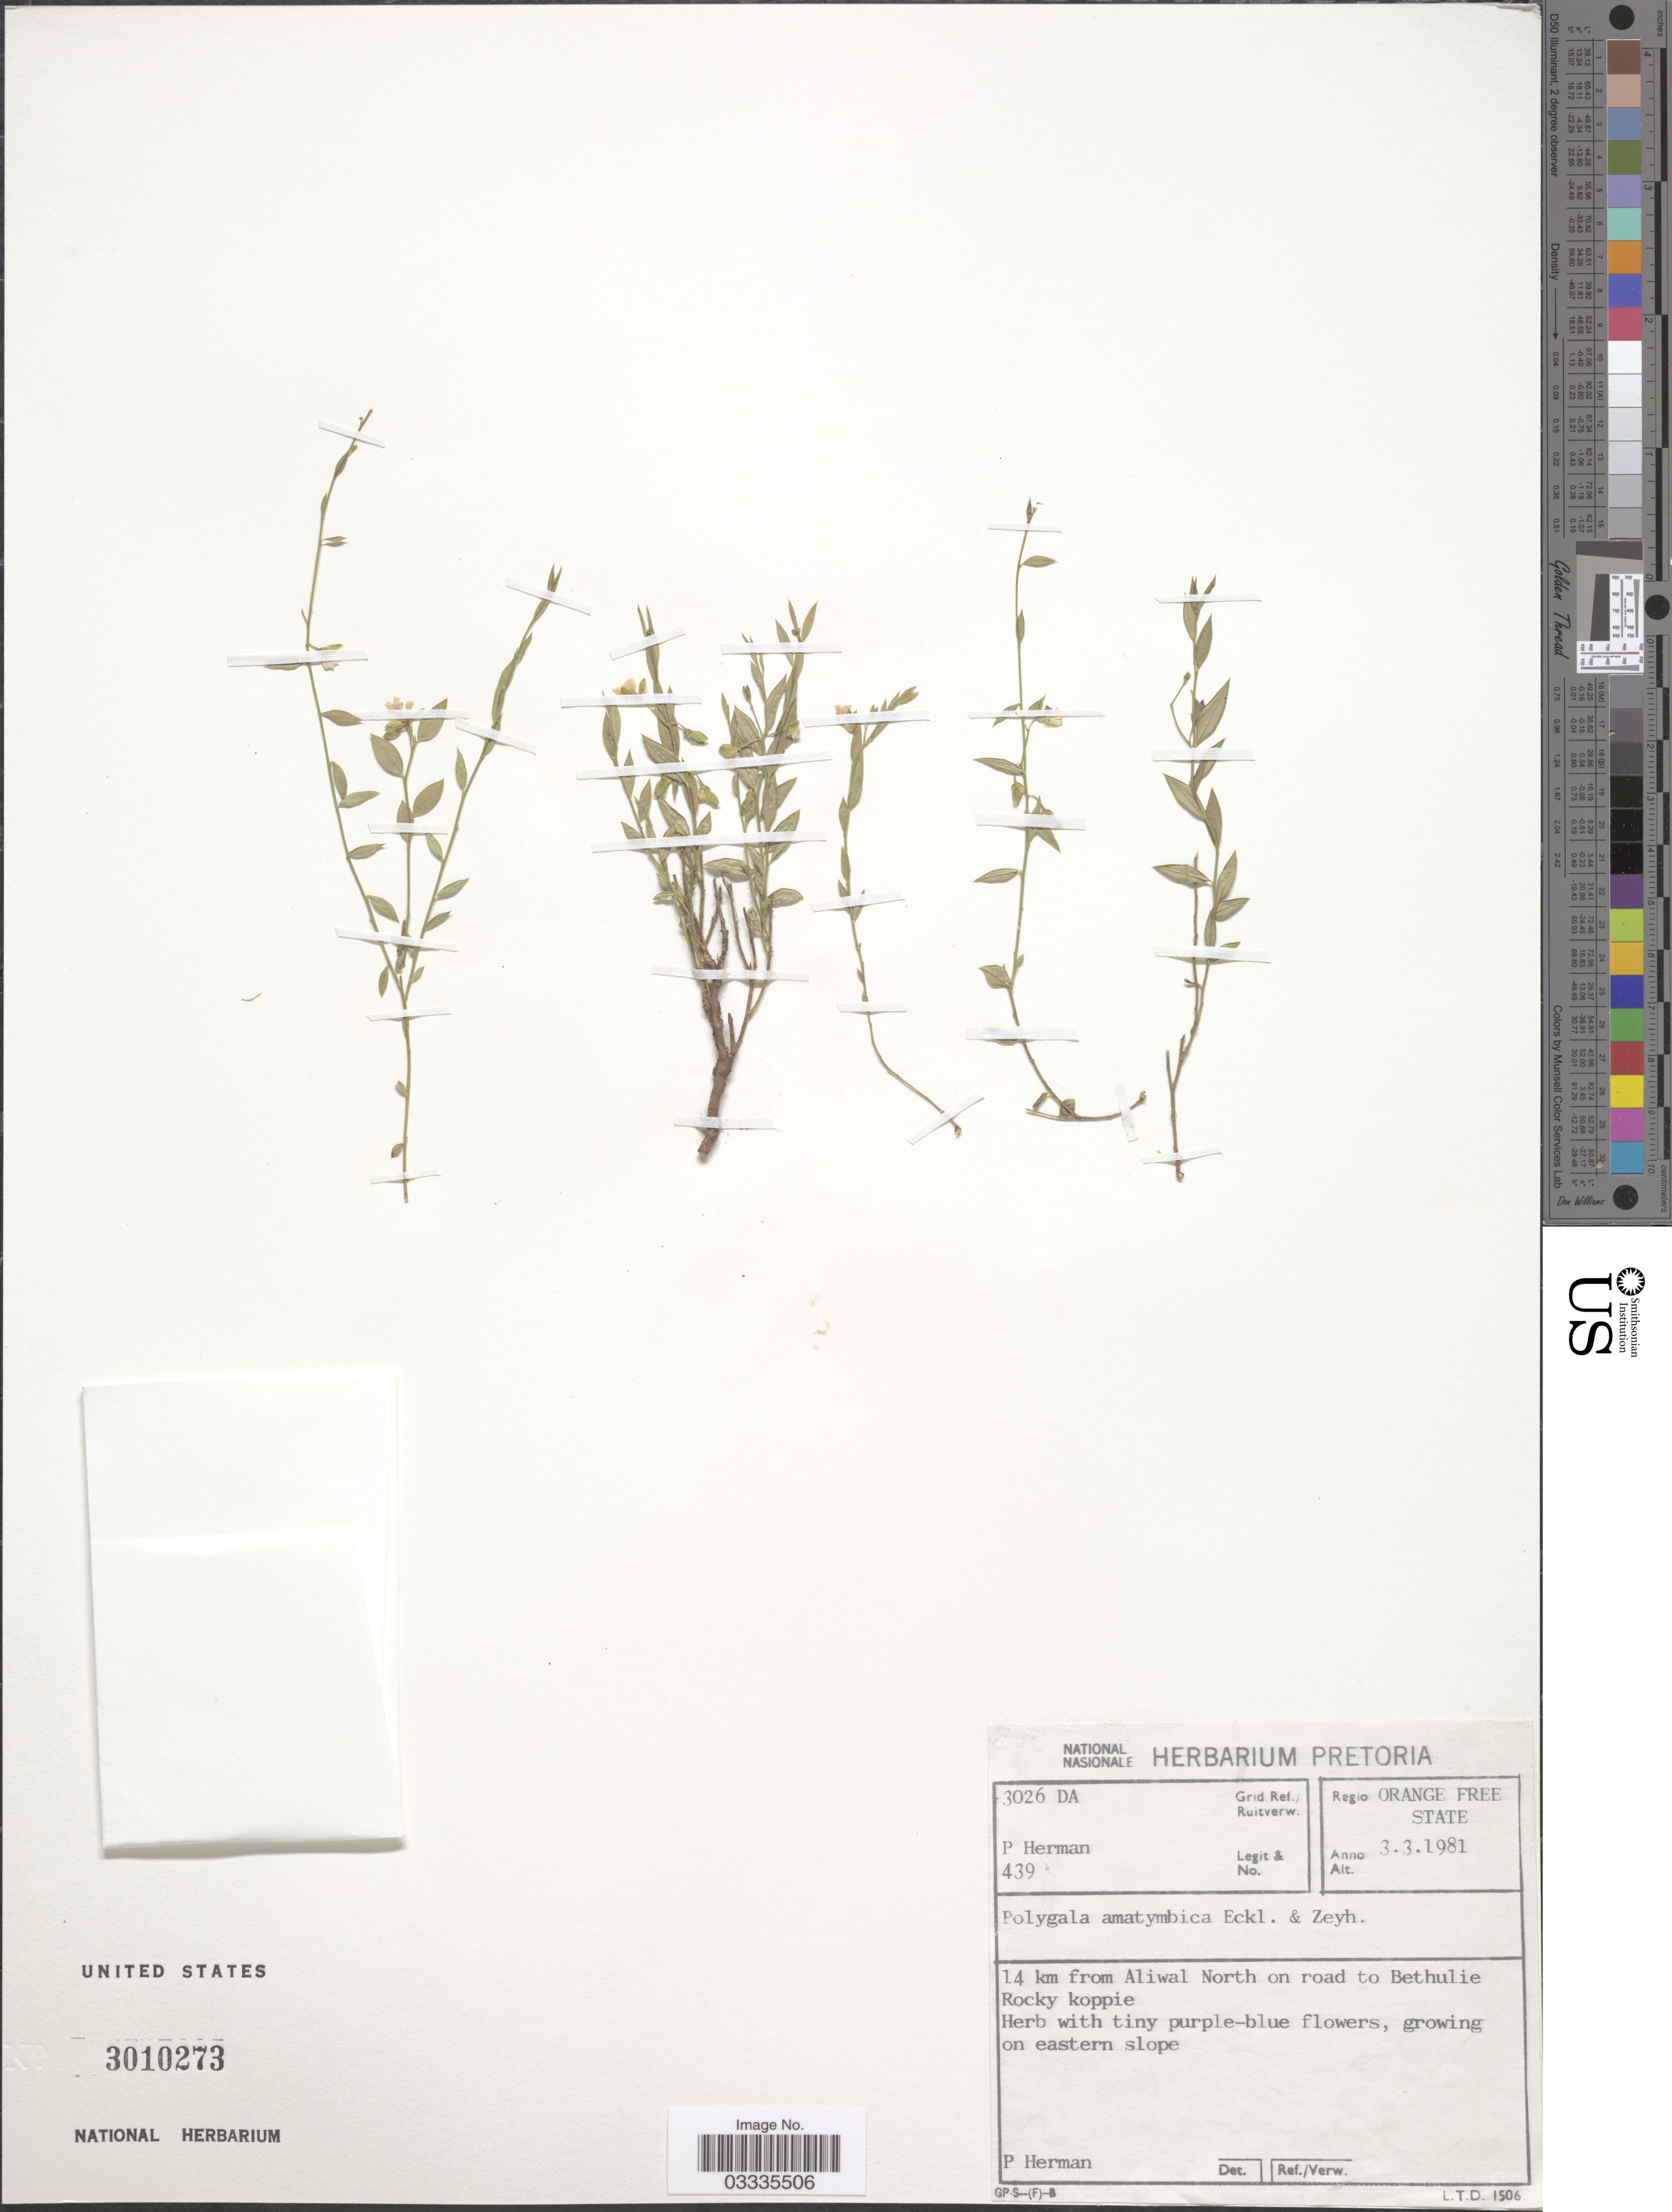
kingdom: Plantae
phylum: Tracheophyta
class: Magnoliopsida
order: Fabales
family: Polygalaceae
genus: Polygala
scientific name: Polygala amatymbica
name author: Eckl. & Zeyh.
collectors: P. Herman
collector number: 439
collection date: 1981-03-03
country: South Africa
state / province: Free State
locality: Regio Orange Free State. Grid. Ref./ Ruitverw. 3026 DA. 14 km from Aliwal North on road to Bethulie Rocky koppie.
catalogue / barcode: US 3010273